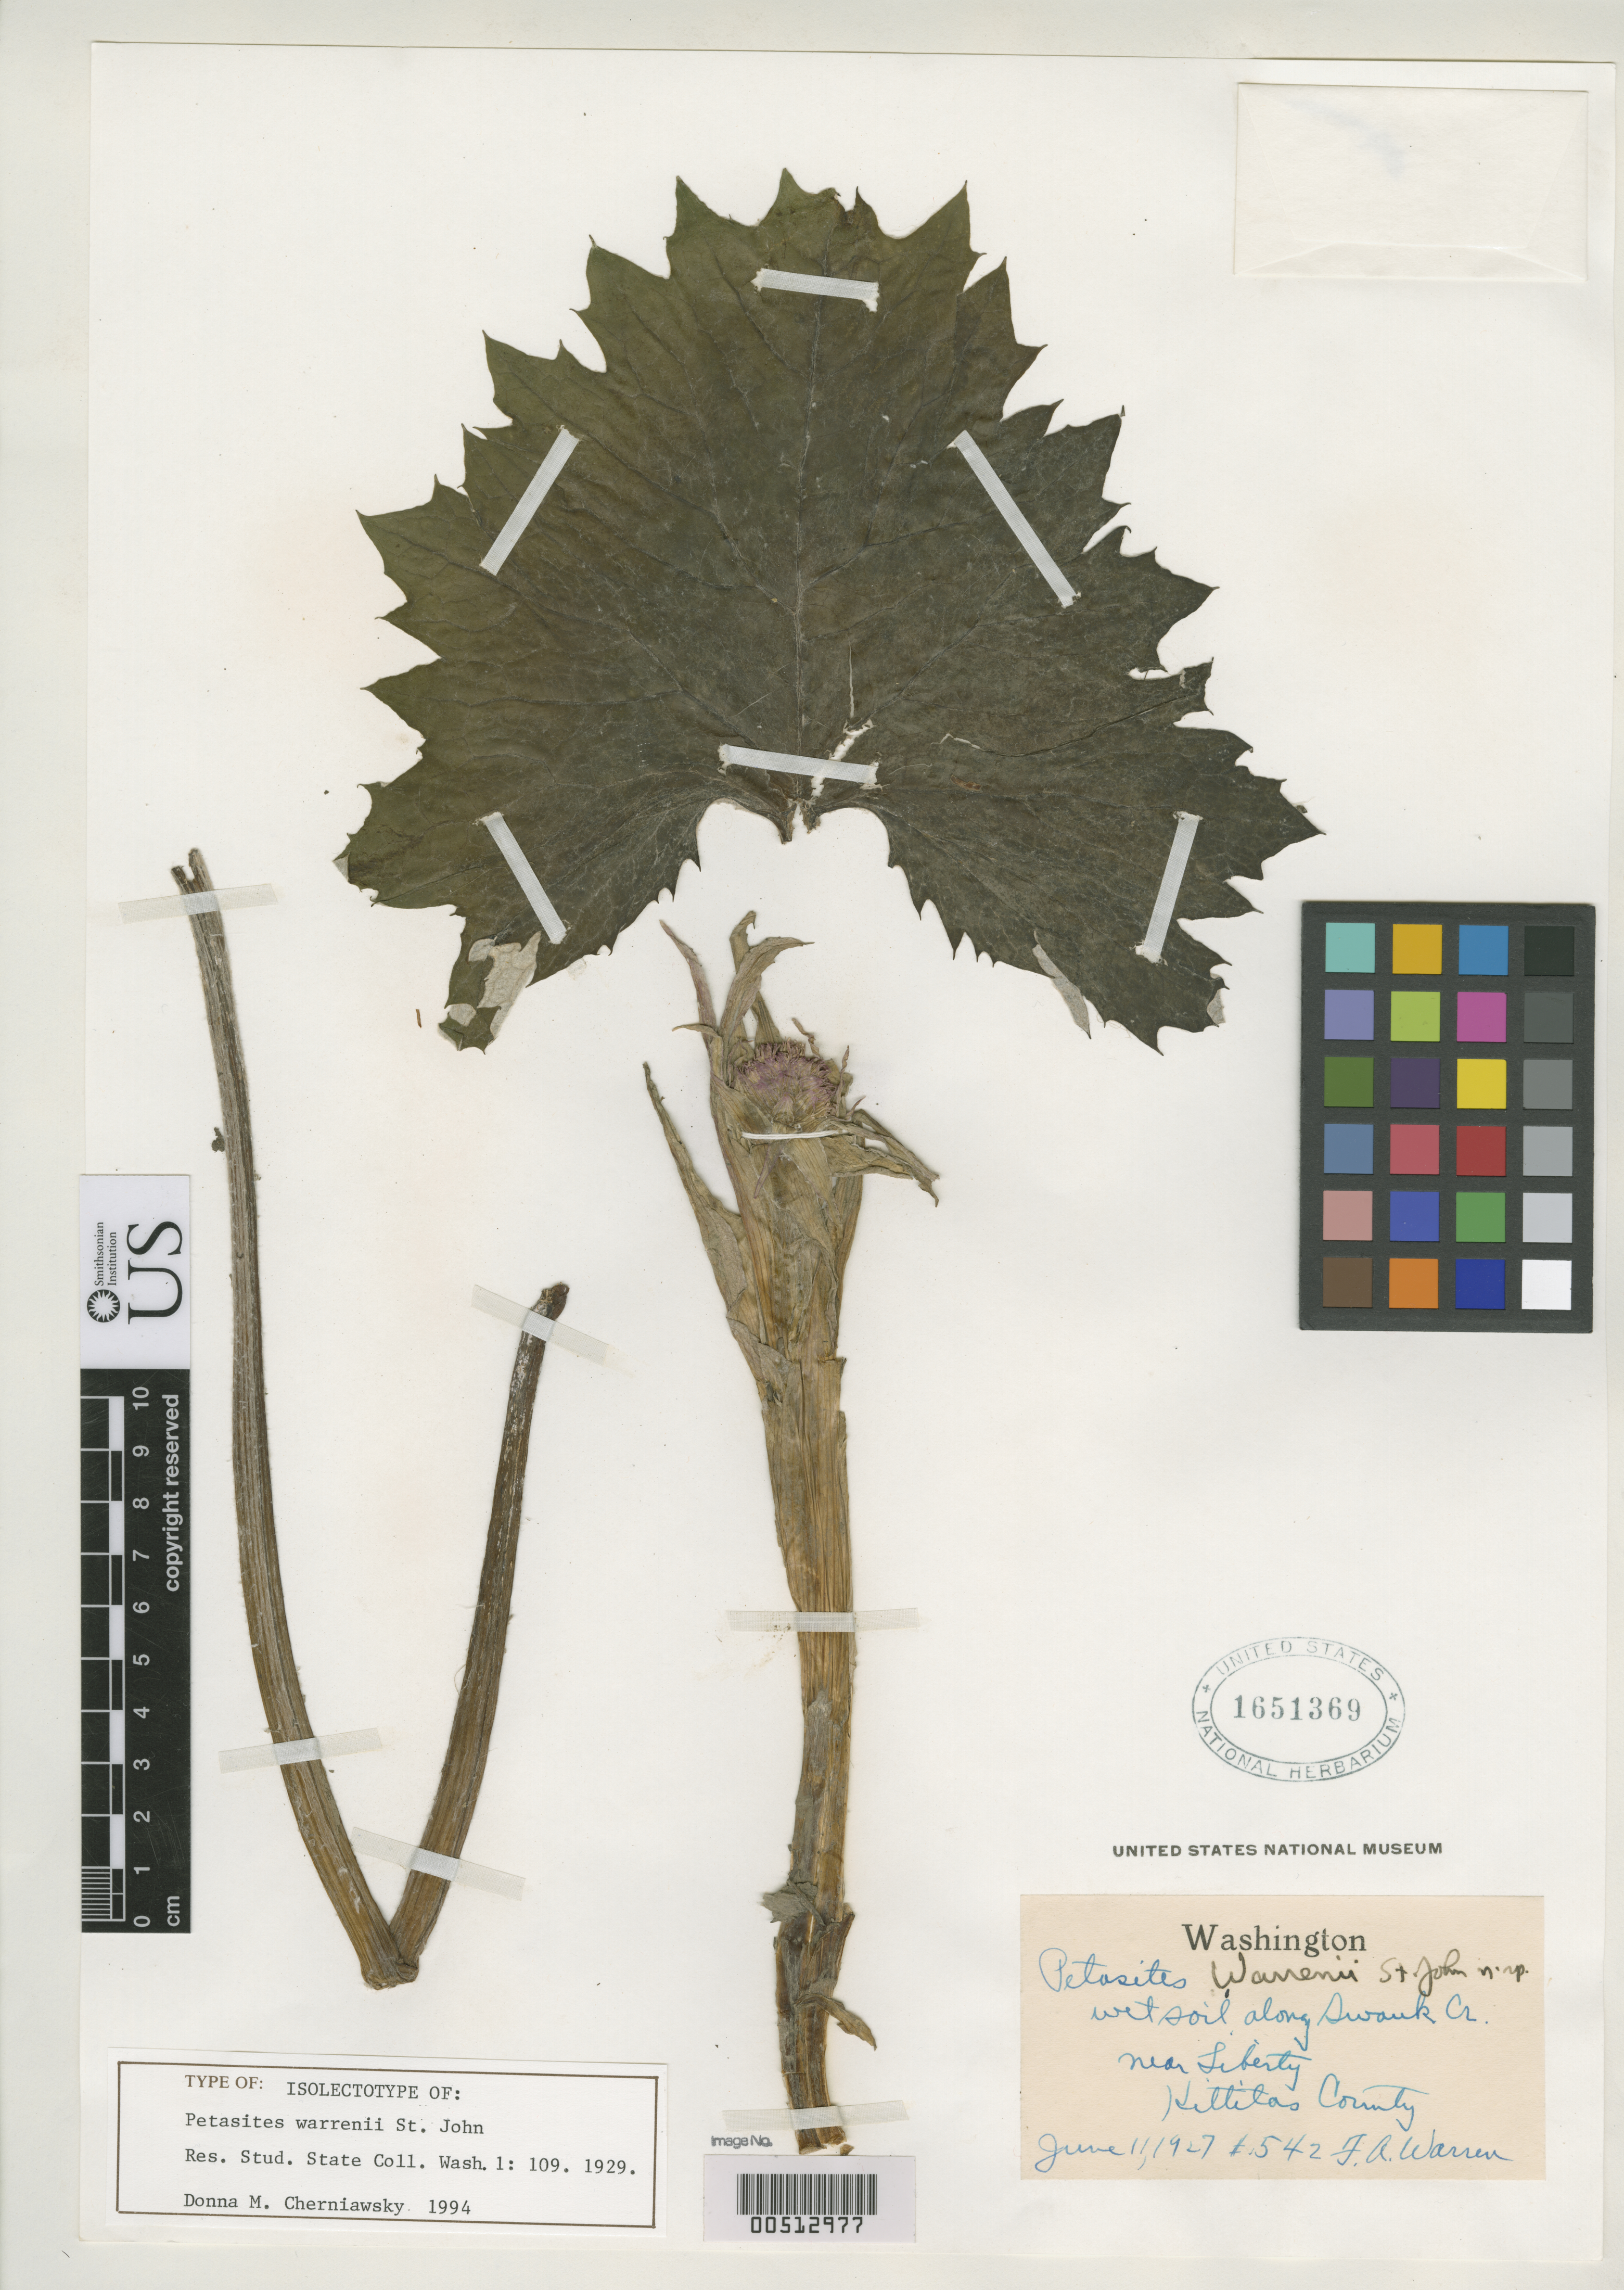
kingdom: Plantae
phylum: Tracheophyta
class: Magnoliopsida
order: Asterales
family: Asteraceae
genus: Petasites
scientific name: Petasites warrenii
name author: H. St. John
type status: Isotype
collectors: F. Warren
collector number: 542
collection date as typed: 11 Jun 1927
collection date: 1927-06-11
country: United States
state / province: Washington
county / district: Kittitas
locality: Near Liberty.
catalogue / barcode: US 1651369